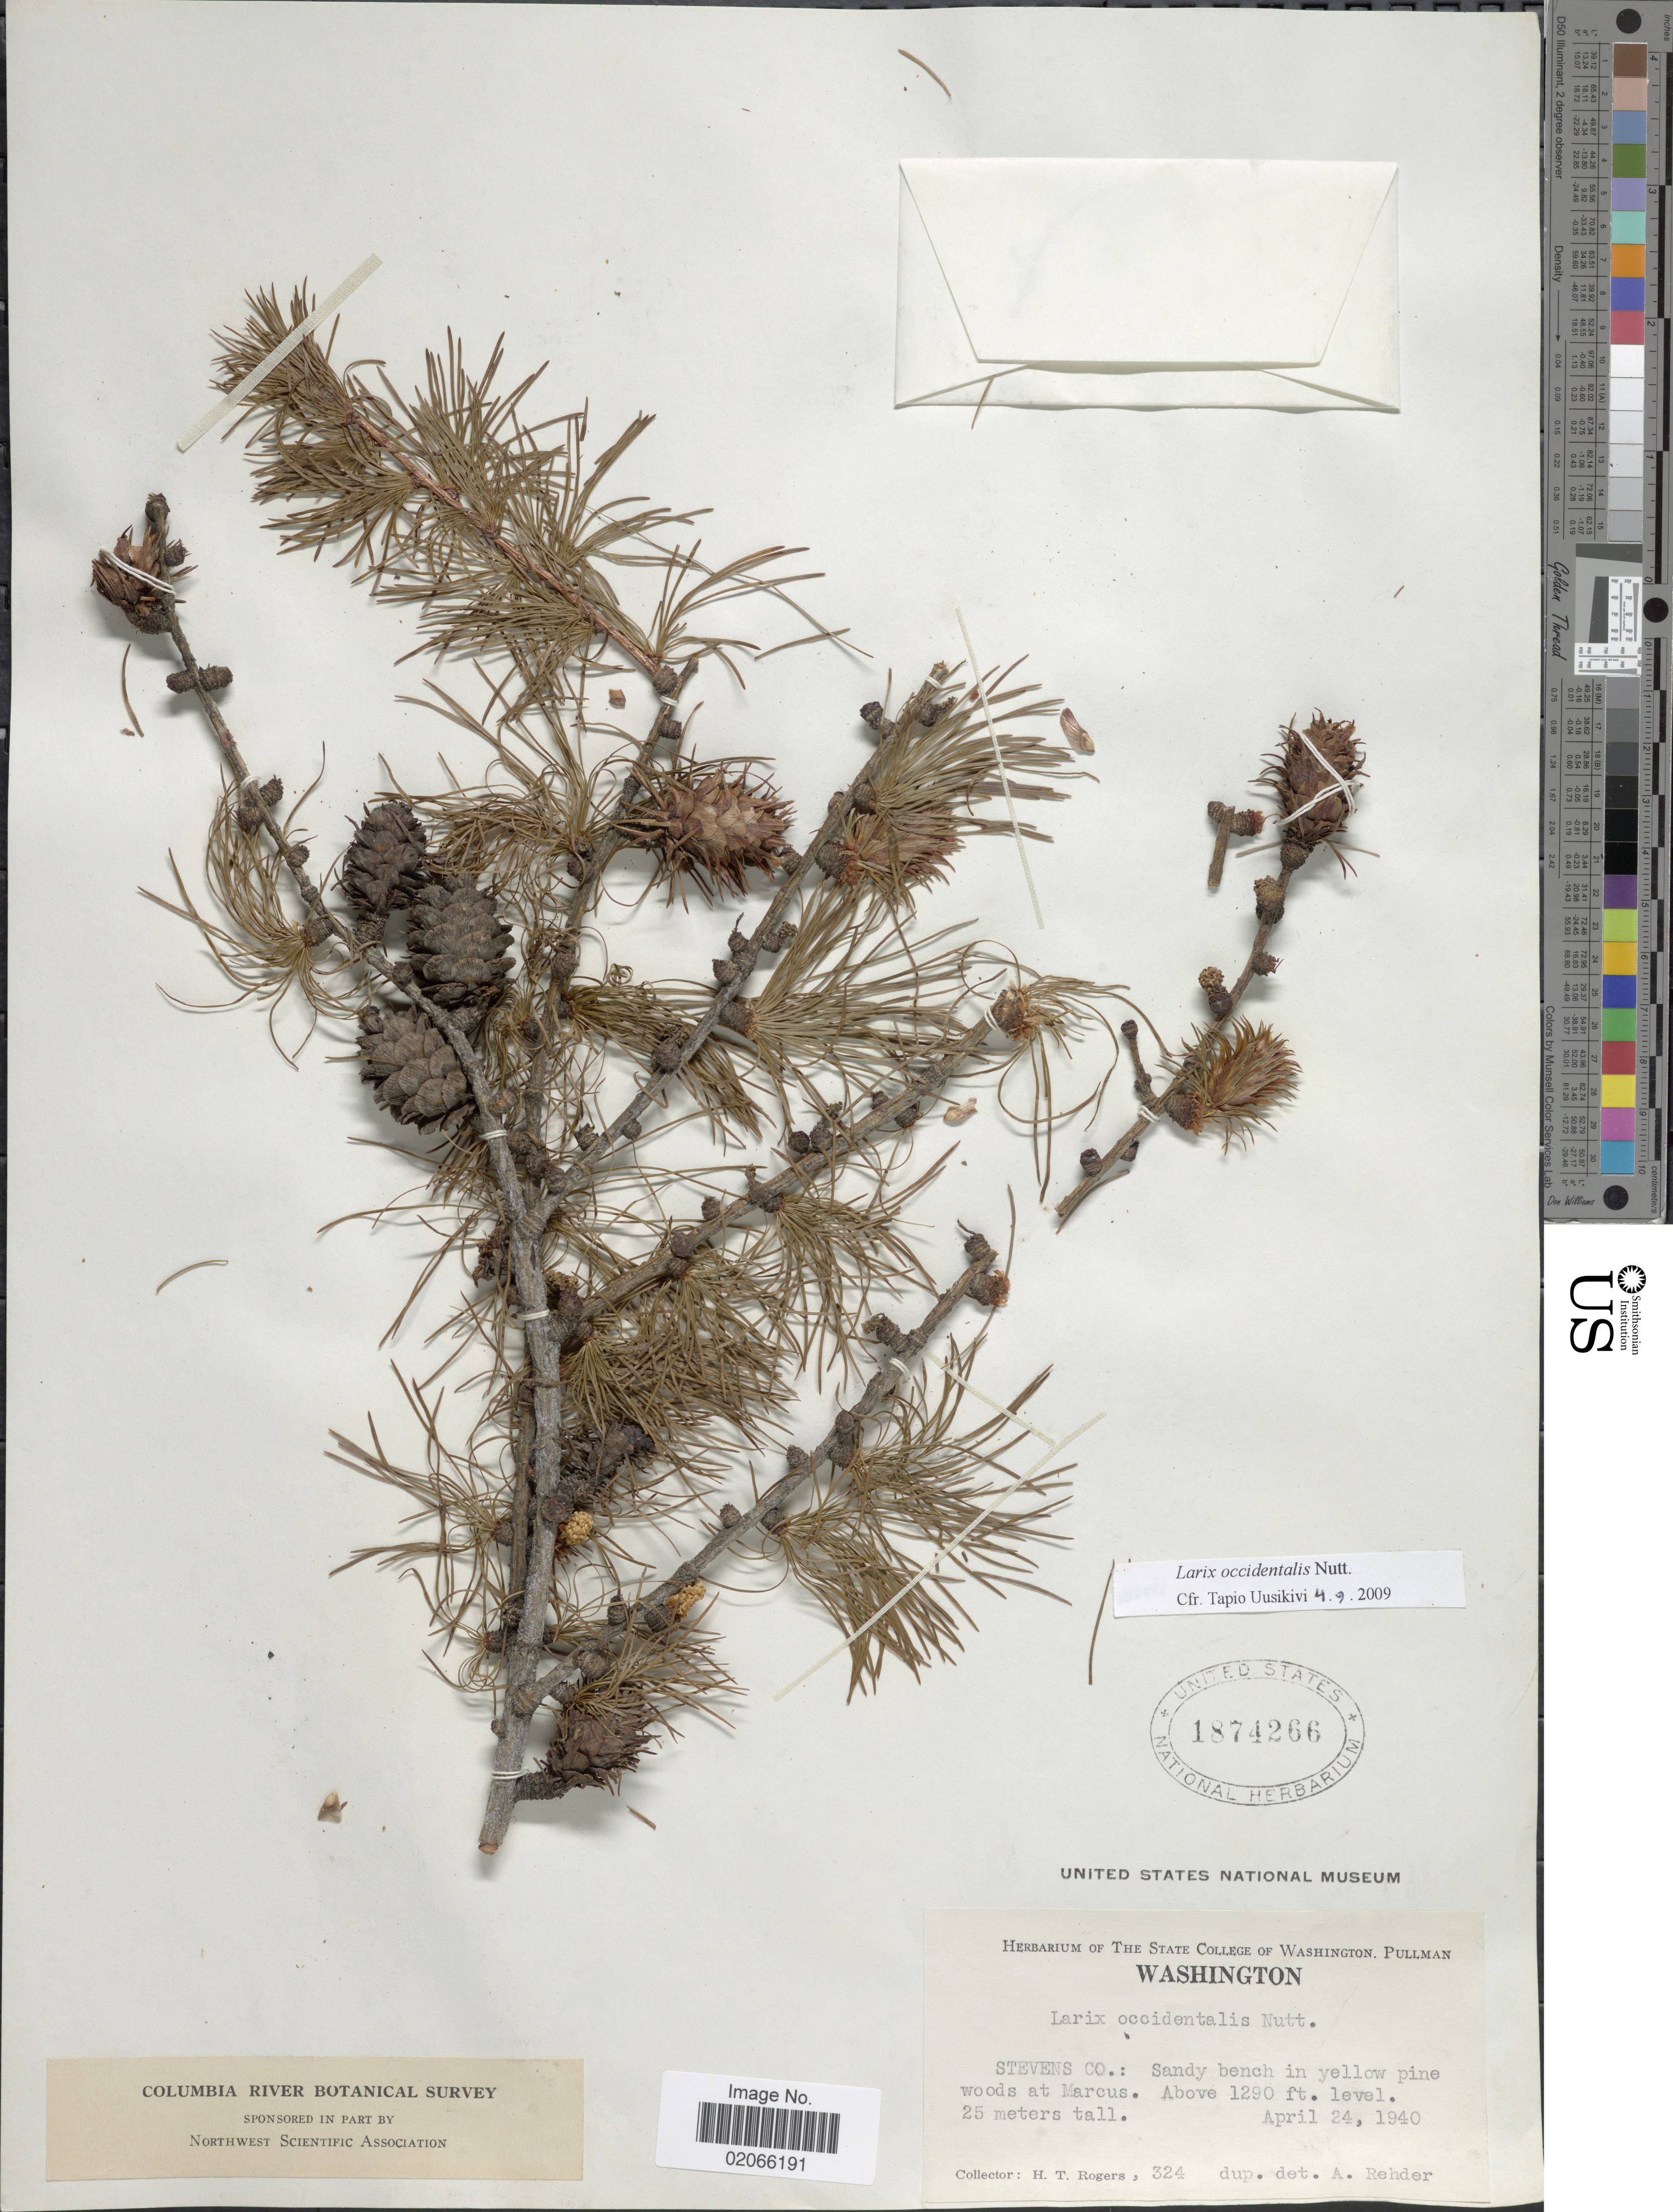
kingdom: Plantae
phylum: Tracheophyta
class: Pinopsida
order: Pinales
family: Pinaceae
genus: Larix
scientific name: Larix occidentalis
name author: Nutt.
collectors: H. Rogers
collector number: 324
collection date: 1940-04-24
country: United States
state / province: Washington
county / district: Stevens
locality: Stevens co: Sandy bench in yellow pine woods at Marcus.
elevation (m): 393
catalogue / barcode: US 1874266